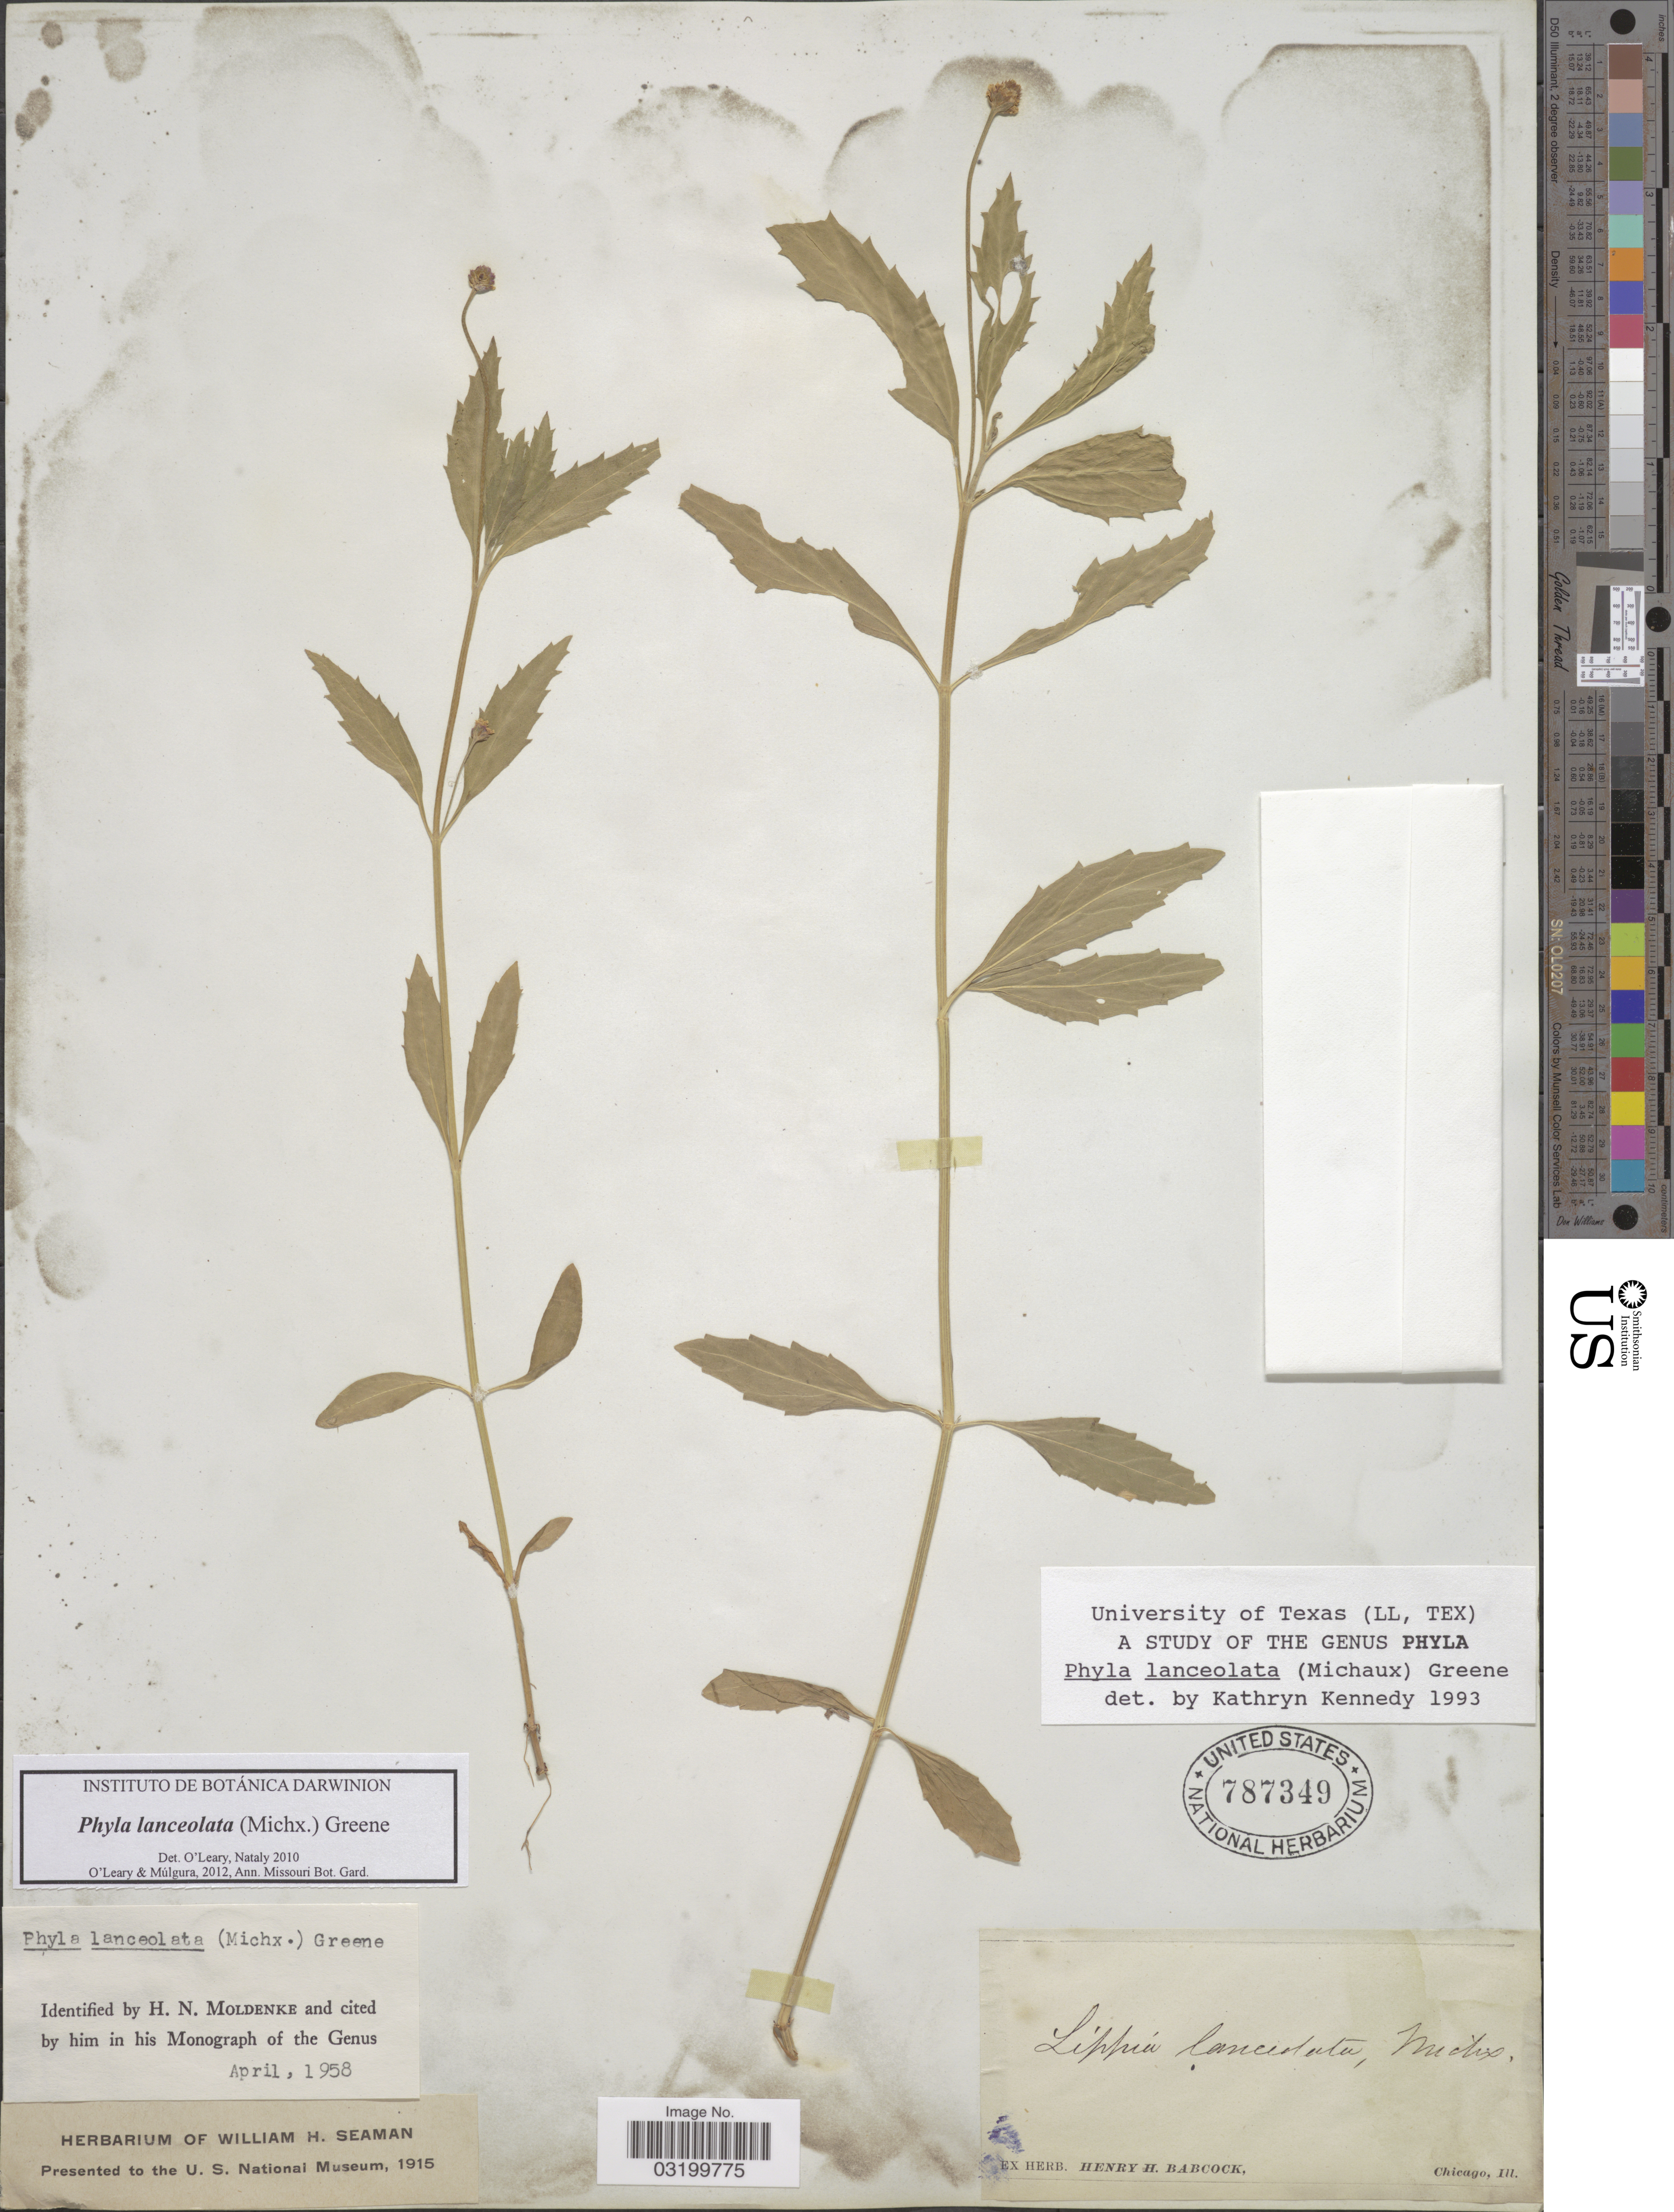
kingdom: Plantae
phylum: Tracheophyta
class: Magnoliopsida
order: Lamiales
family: Verbenaceae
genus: Phyla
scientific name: Phyla lanceolata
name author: (Michx.) Greene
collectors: ex herb. Henry Homes Babcock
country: United States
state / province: Illinois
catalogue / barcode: US 787349